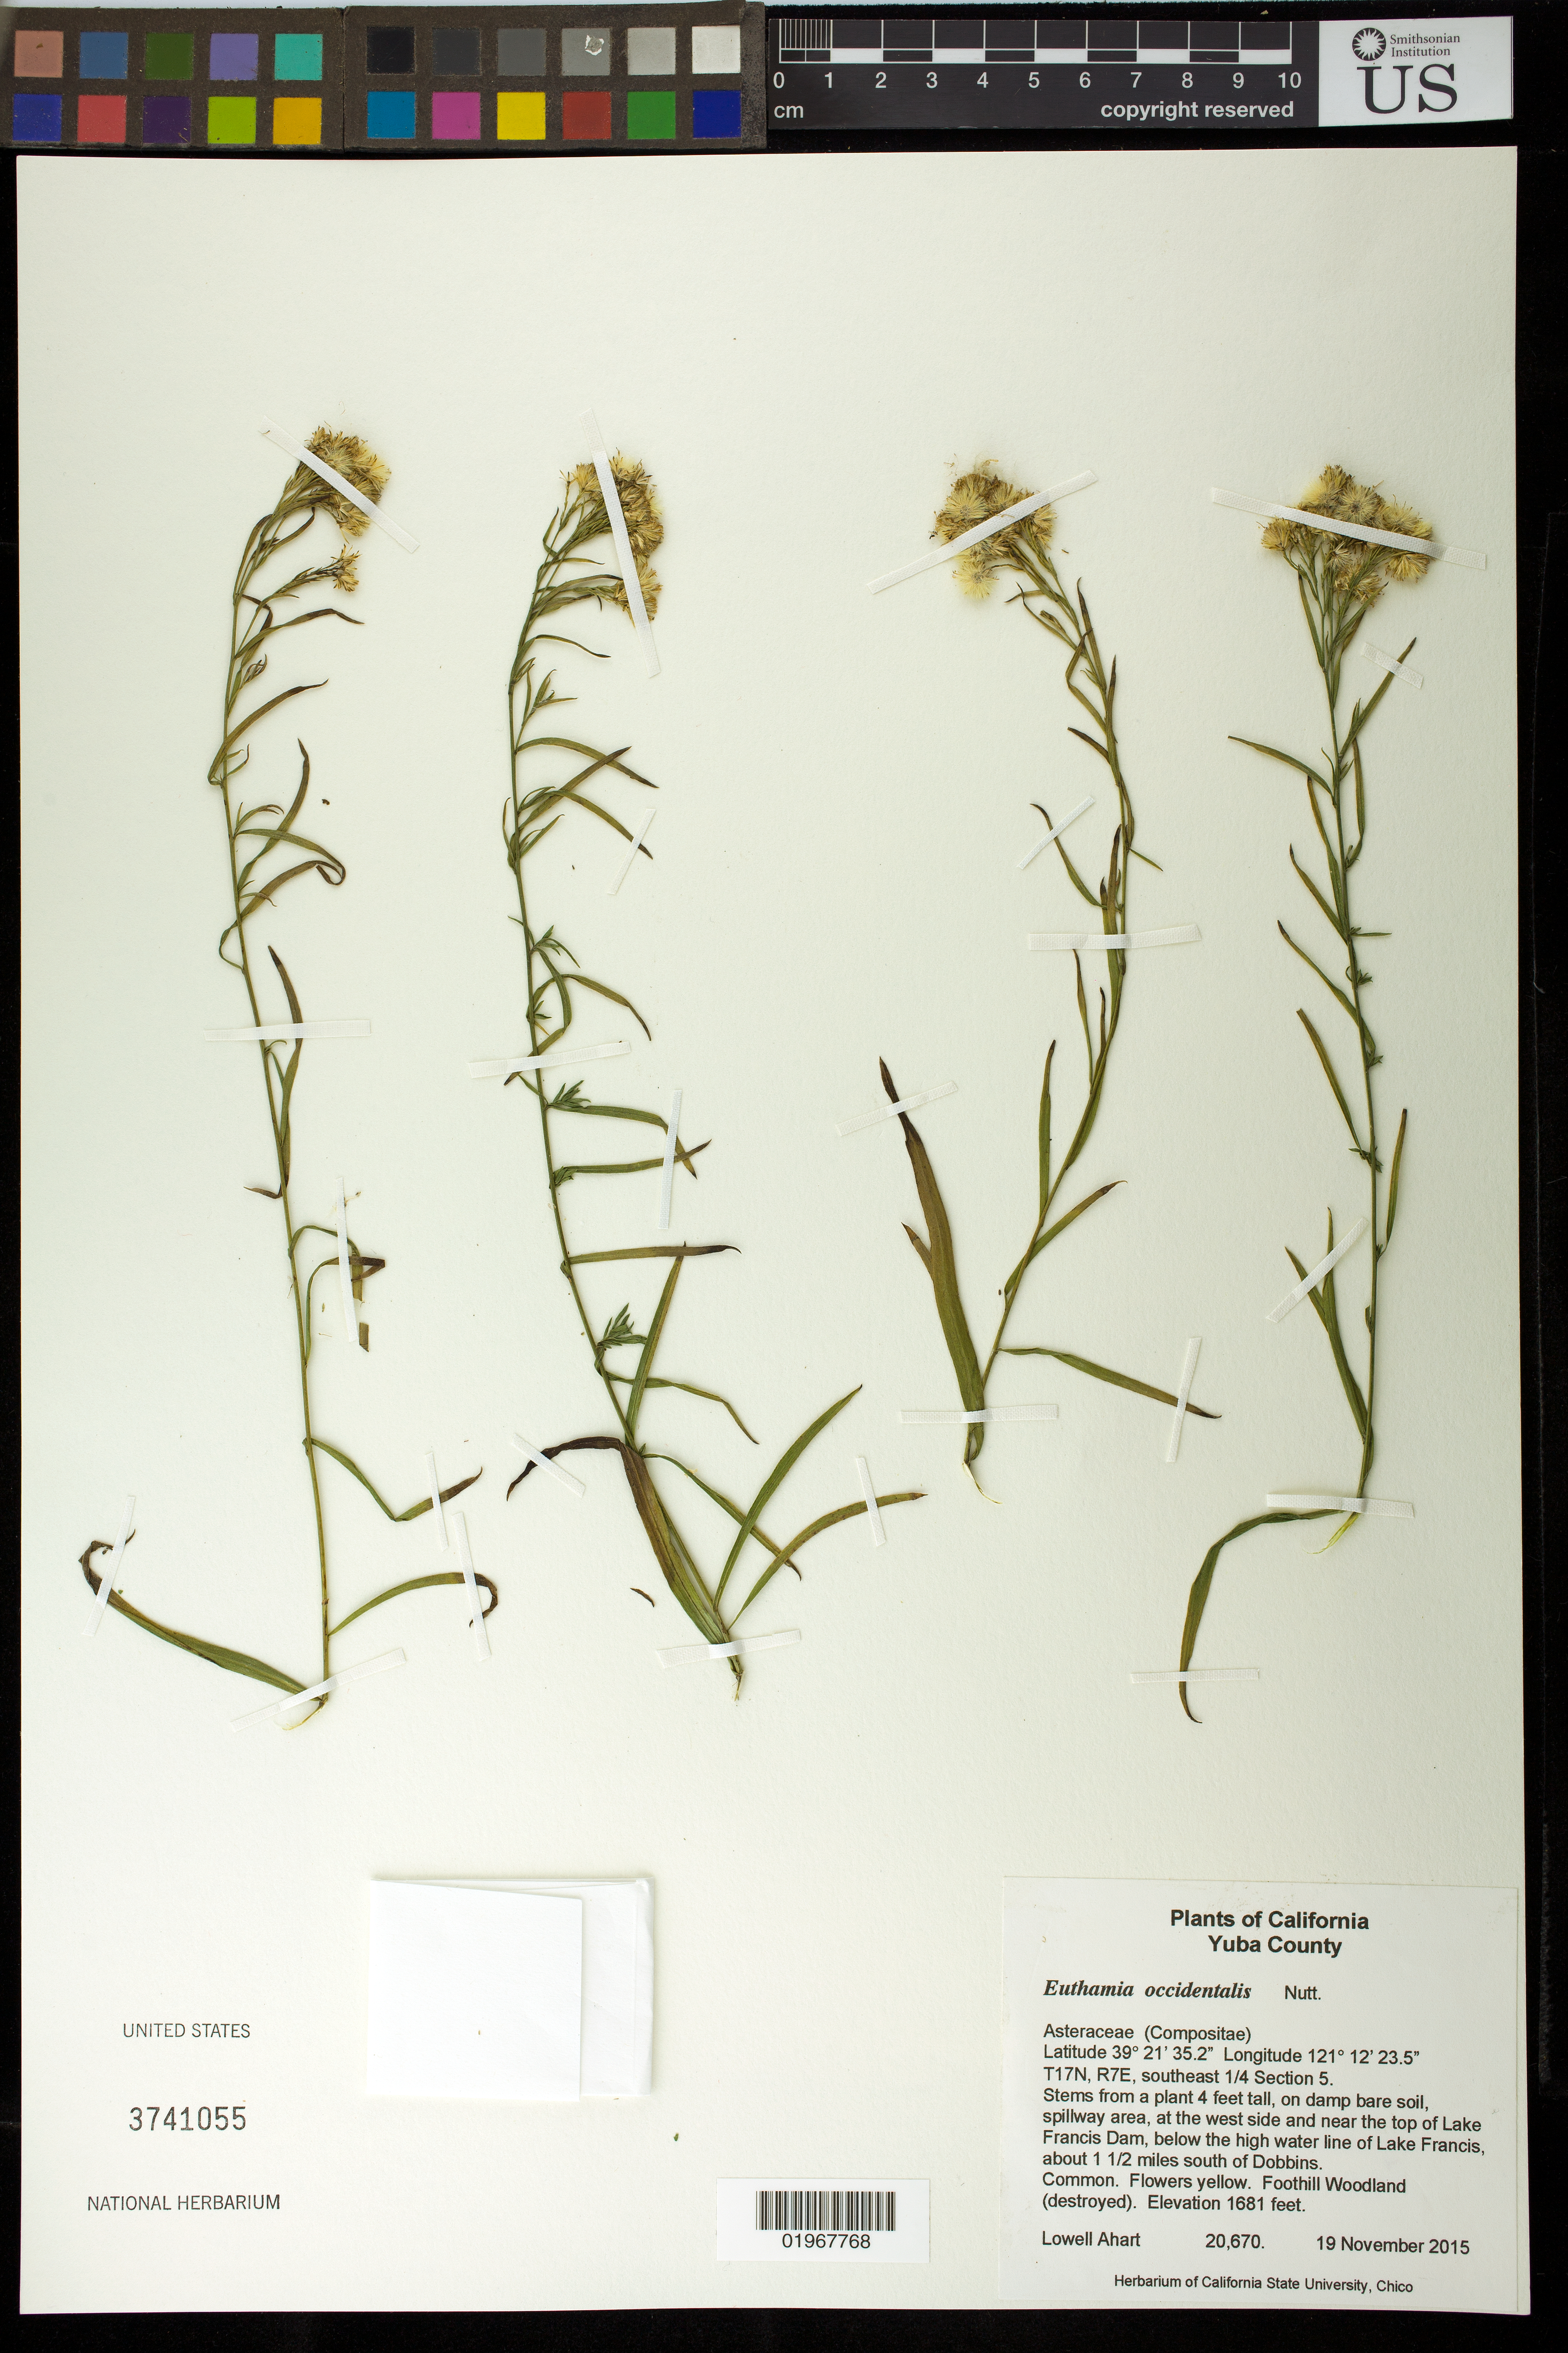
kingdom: Plantae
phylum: Tracheophyta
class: Magnoliopsida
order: Asterales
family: Asteraceae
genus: Euthamia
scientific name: Euthamia occidentalis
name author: Nutt.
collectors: L. Ahart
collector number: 20670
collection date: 2015-11-19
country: United States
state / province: California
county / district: Yuba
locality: T17N, R7E, northeast 1/4 Section 5. At the west side and near the top of Lake Francis Dam, below the high water line of Lake Francis, about 1-1/2 miles south of Dobbins.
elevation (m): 512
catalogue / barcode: US 3741055